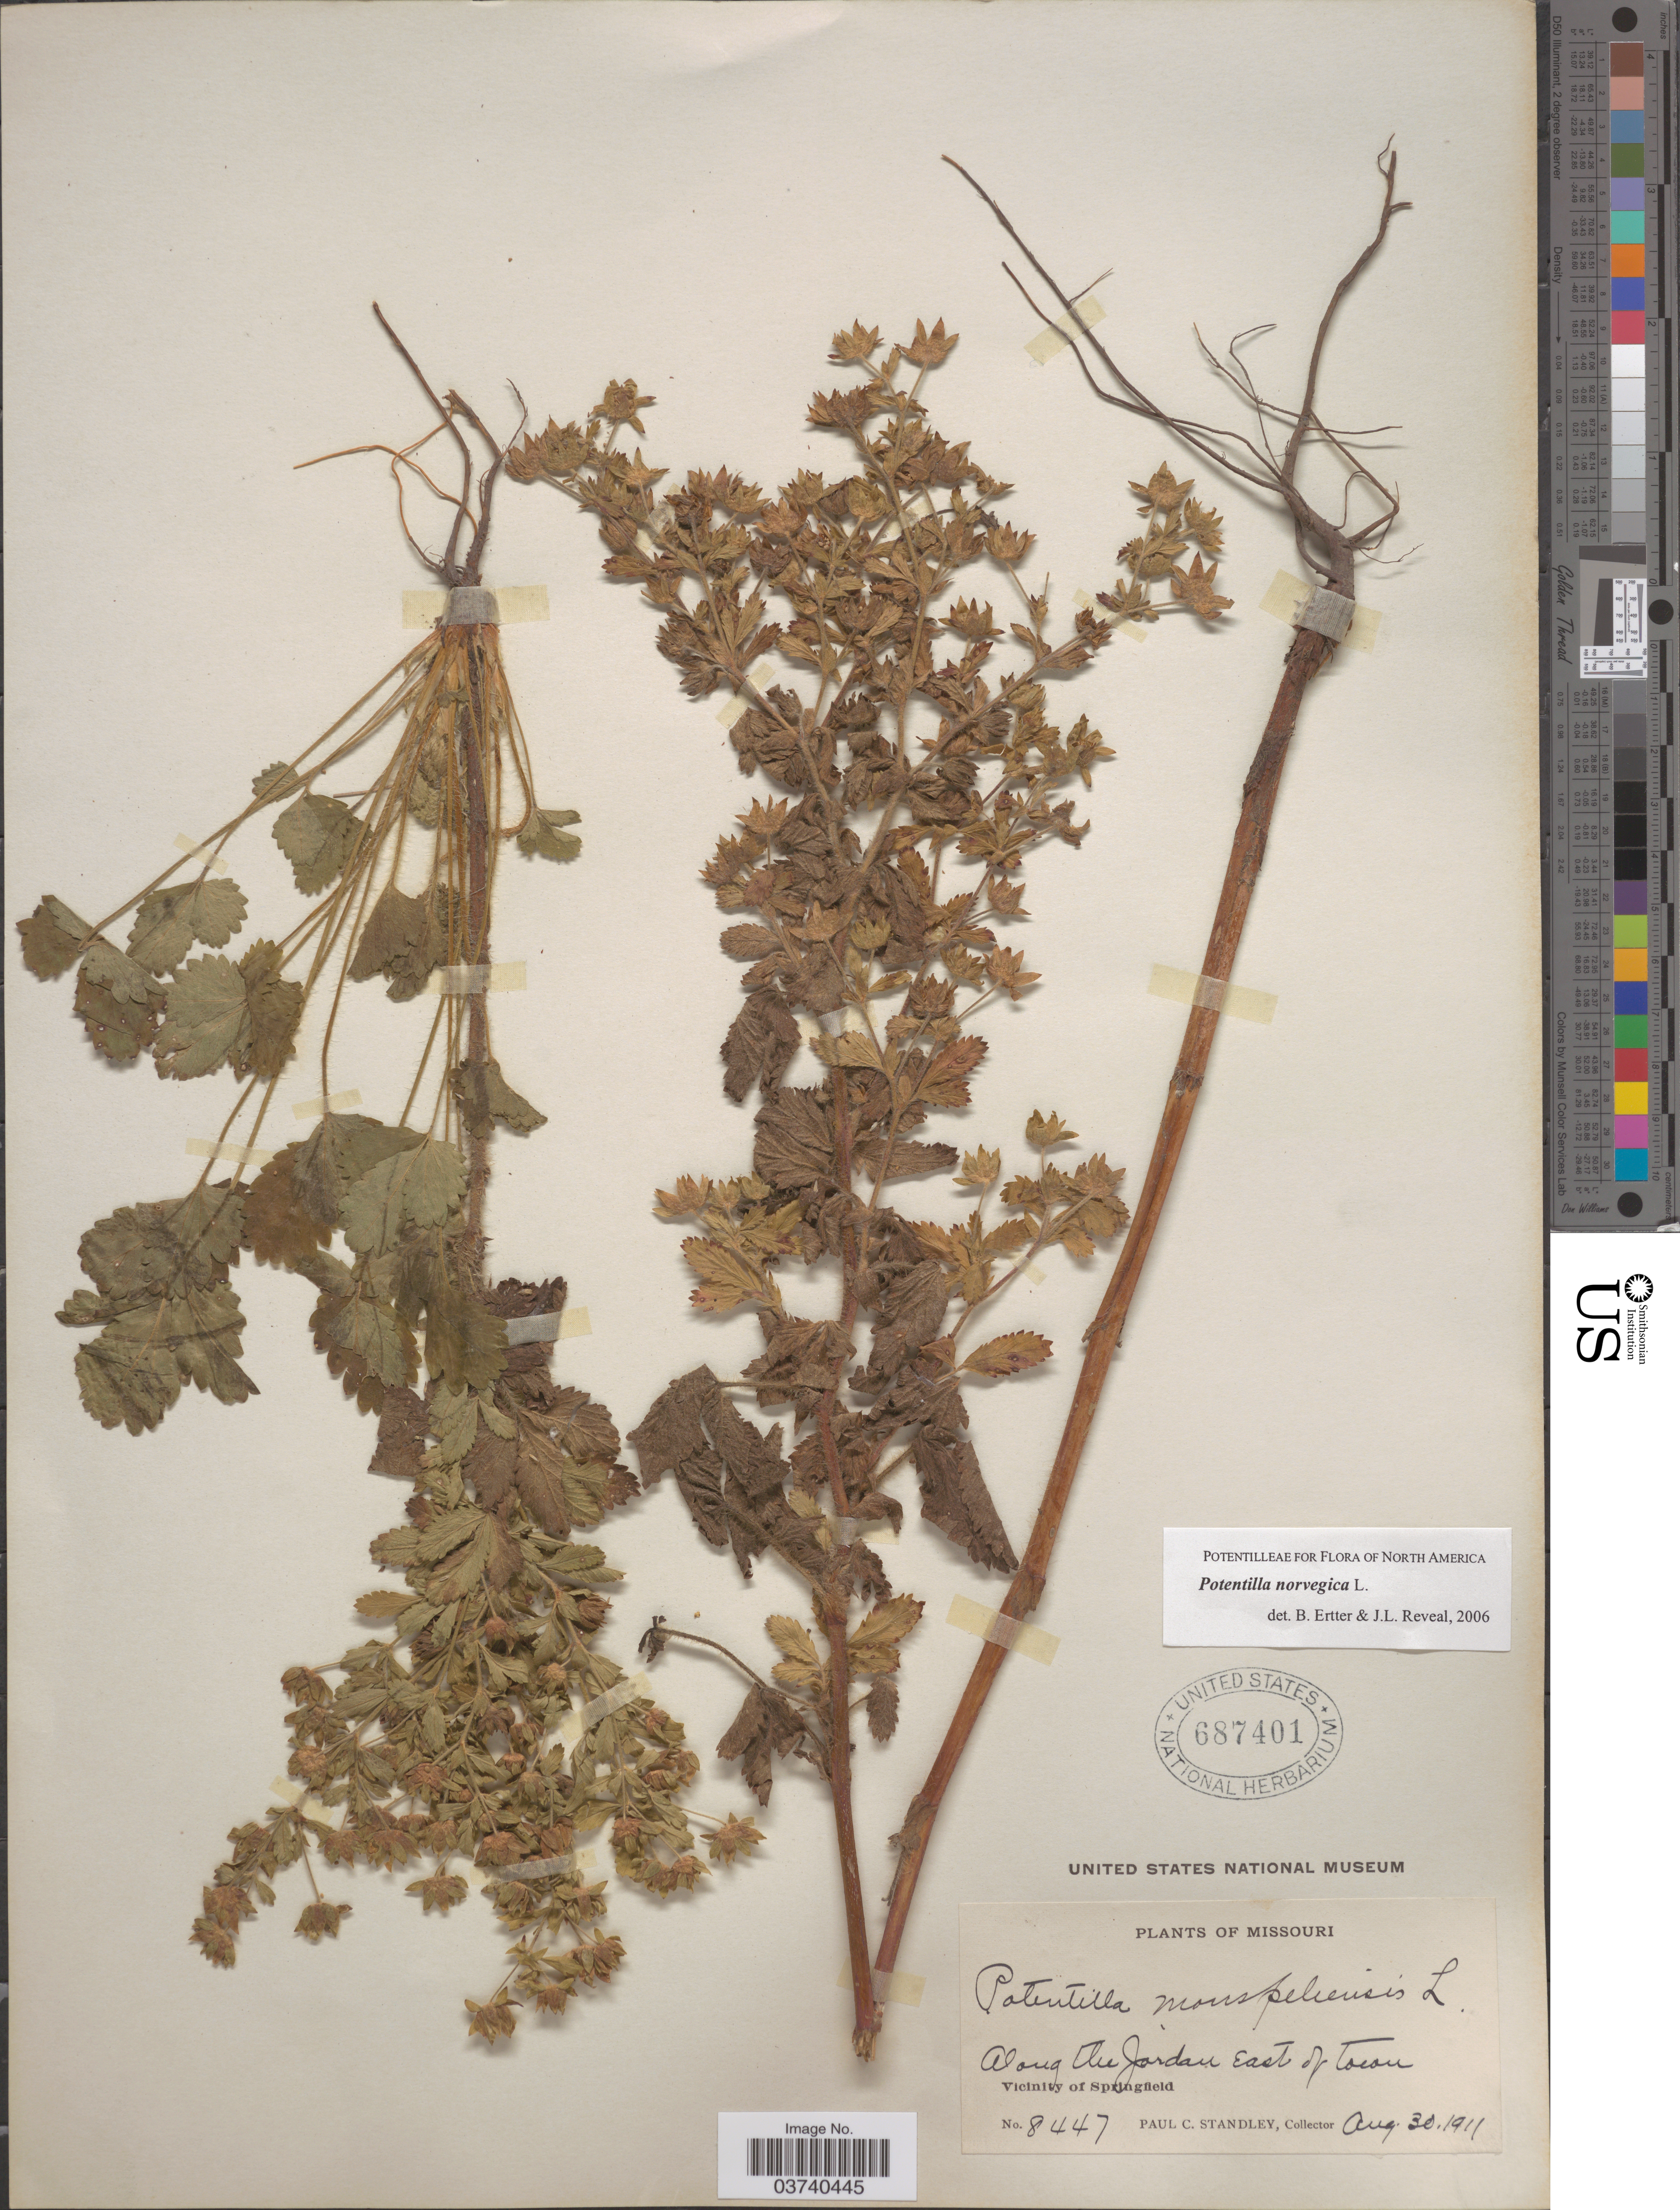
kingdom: Plantae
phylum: Tracheophyta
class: Magnoliopsida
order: Rosales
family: Rosaceae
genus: Potentilla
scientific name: Potentilla norvegica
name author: L.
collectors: P. C. Standley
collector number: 8447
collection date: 1911-08-30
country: United States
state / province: Missouri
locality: Along the Jordan east of town. Vicinity of Springfield.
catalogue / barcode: US 687401